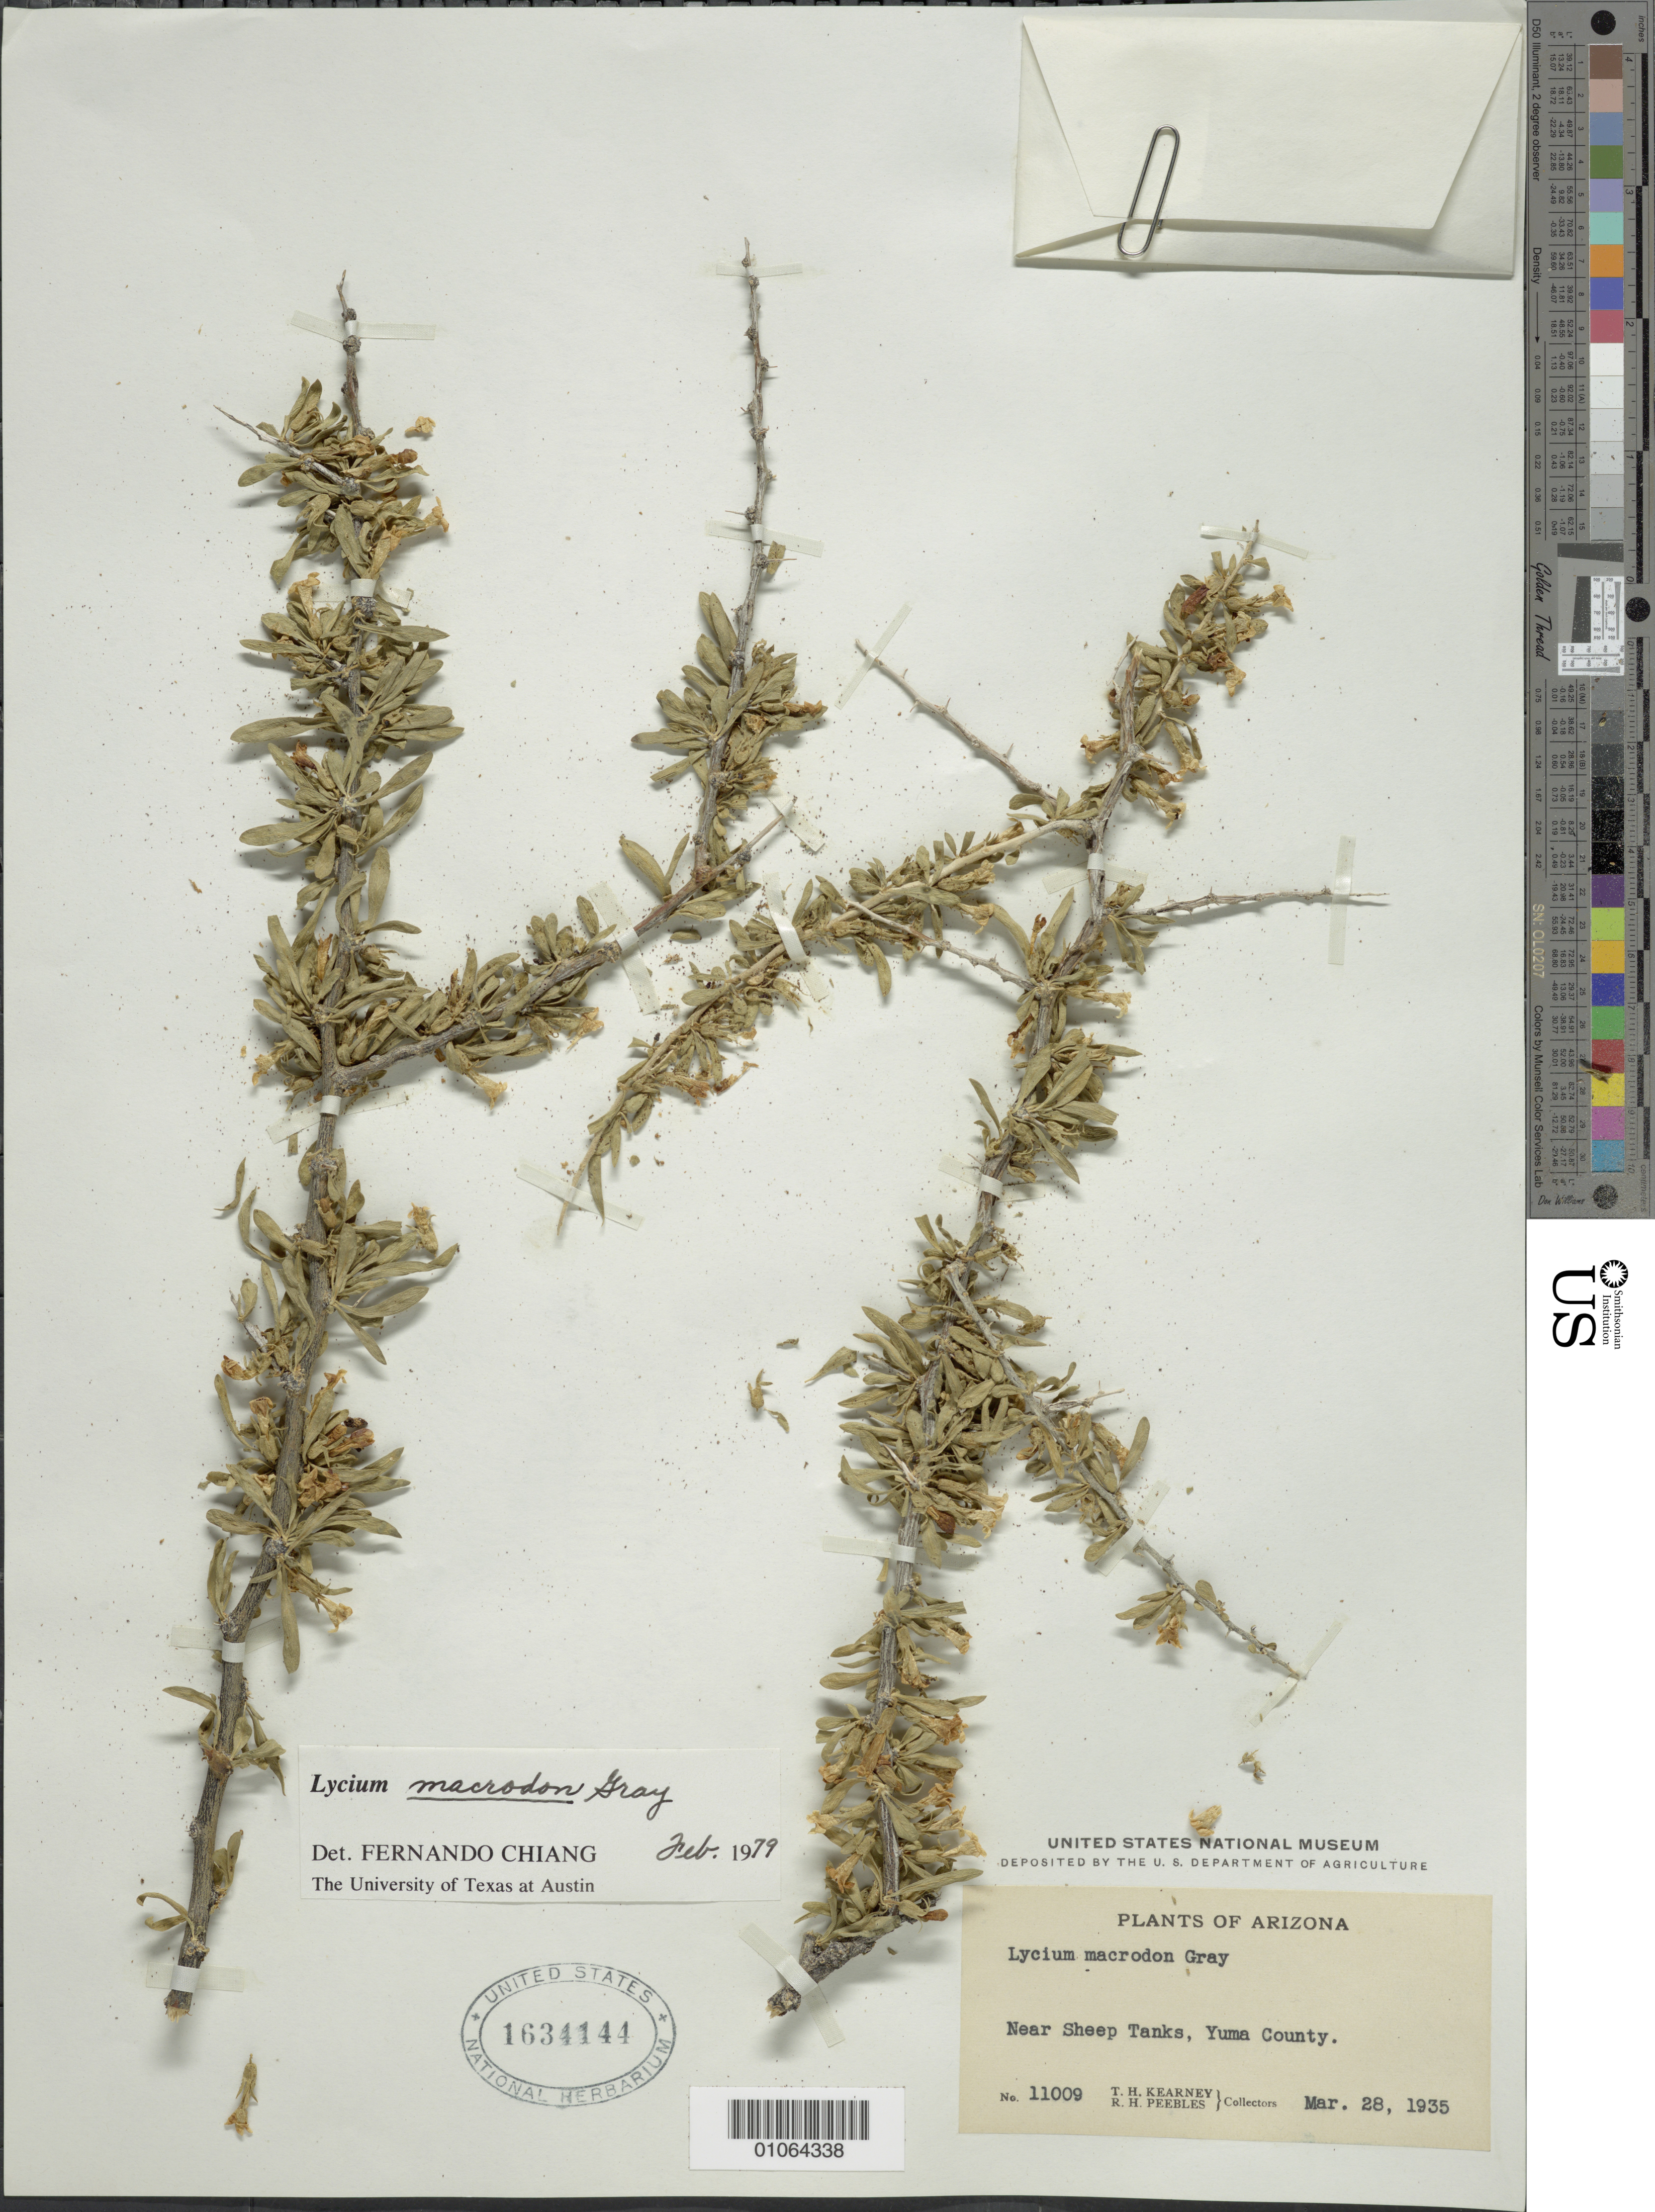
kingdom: Plantae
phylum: Tracheophyta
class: Magnoliopsida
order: Solanales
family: Solanaceae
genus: Lycium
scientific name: Lycium macrodon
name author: A. Gray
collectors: T. H. Kearney & R. H. Peebles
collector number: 11009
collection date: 1935-03-28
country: United States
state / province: Arizona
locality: Near Sheep Tanks, Yuma County.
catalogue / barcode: US 1634144